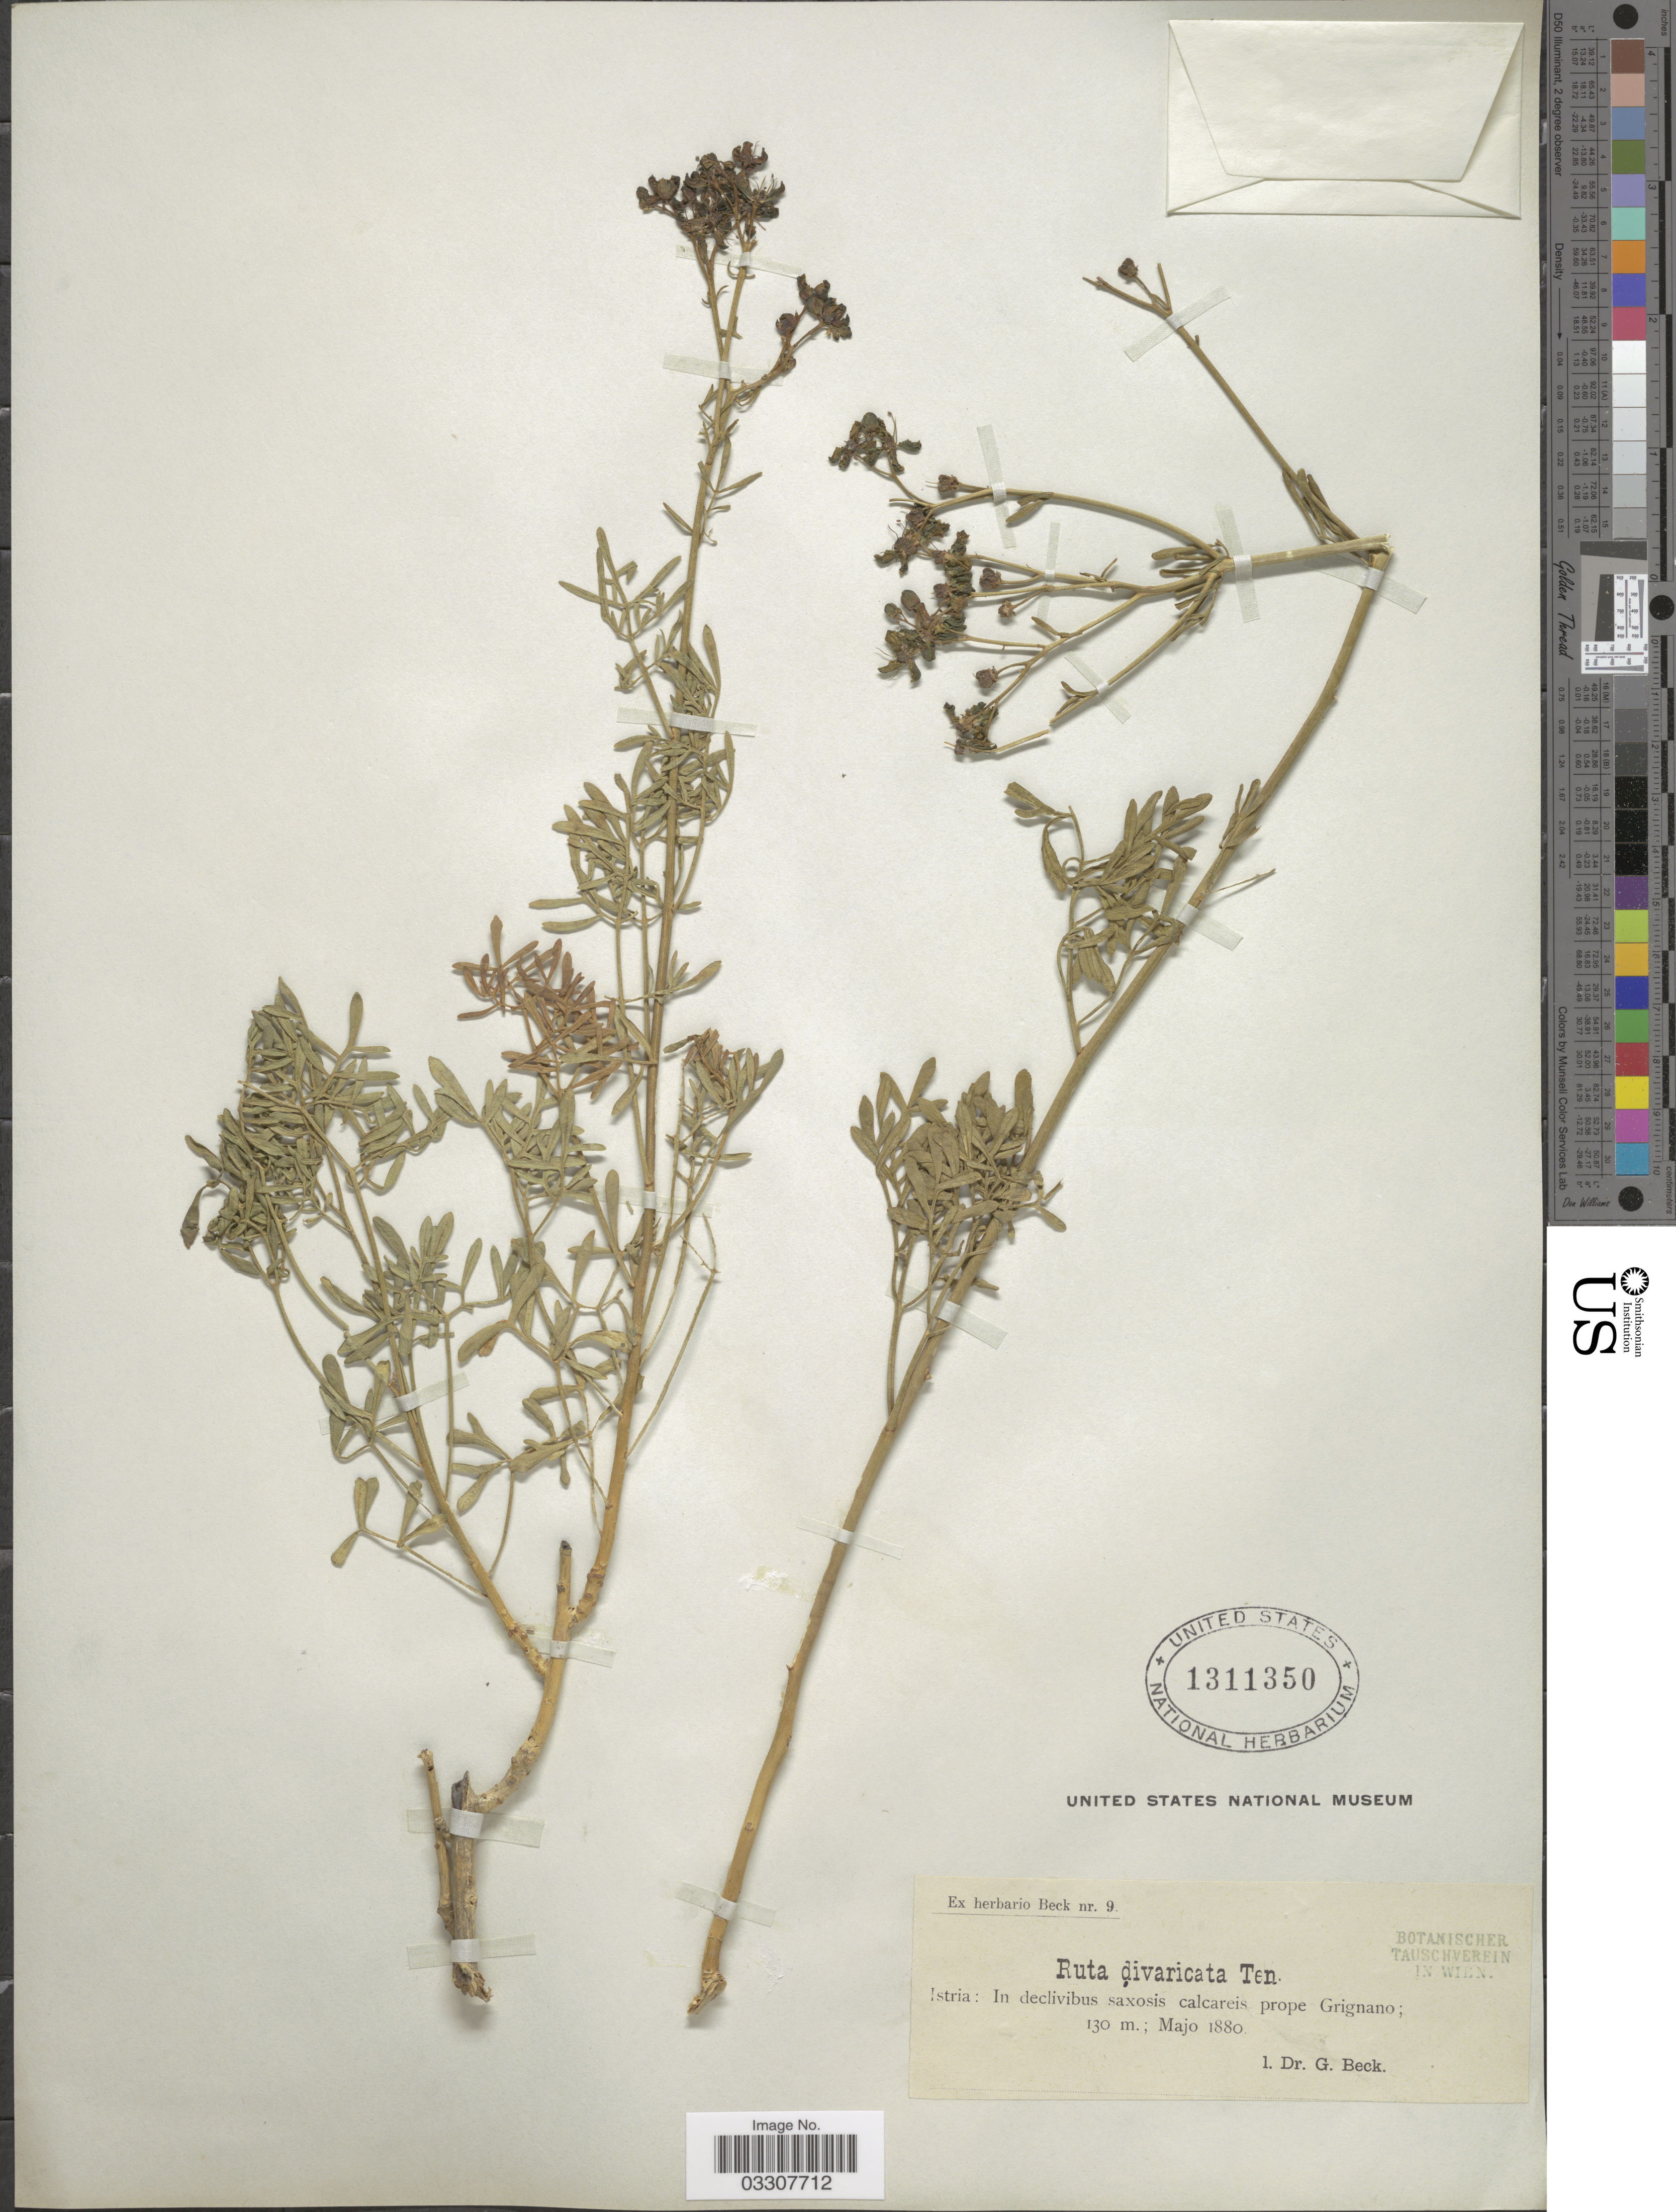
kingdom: Plantae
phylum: Tracheophyta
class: Magnoliopsida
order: Sapindales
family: Rutaceae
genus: Ruta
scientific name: Ruta graveolens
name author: L.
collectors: G. Beck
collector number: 9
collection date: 1880-05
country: Croatia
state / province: Istria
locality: Istria: In declivibus saxosis calcareis prope Grignano.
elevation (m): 130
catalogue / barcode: US 1311350